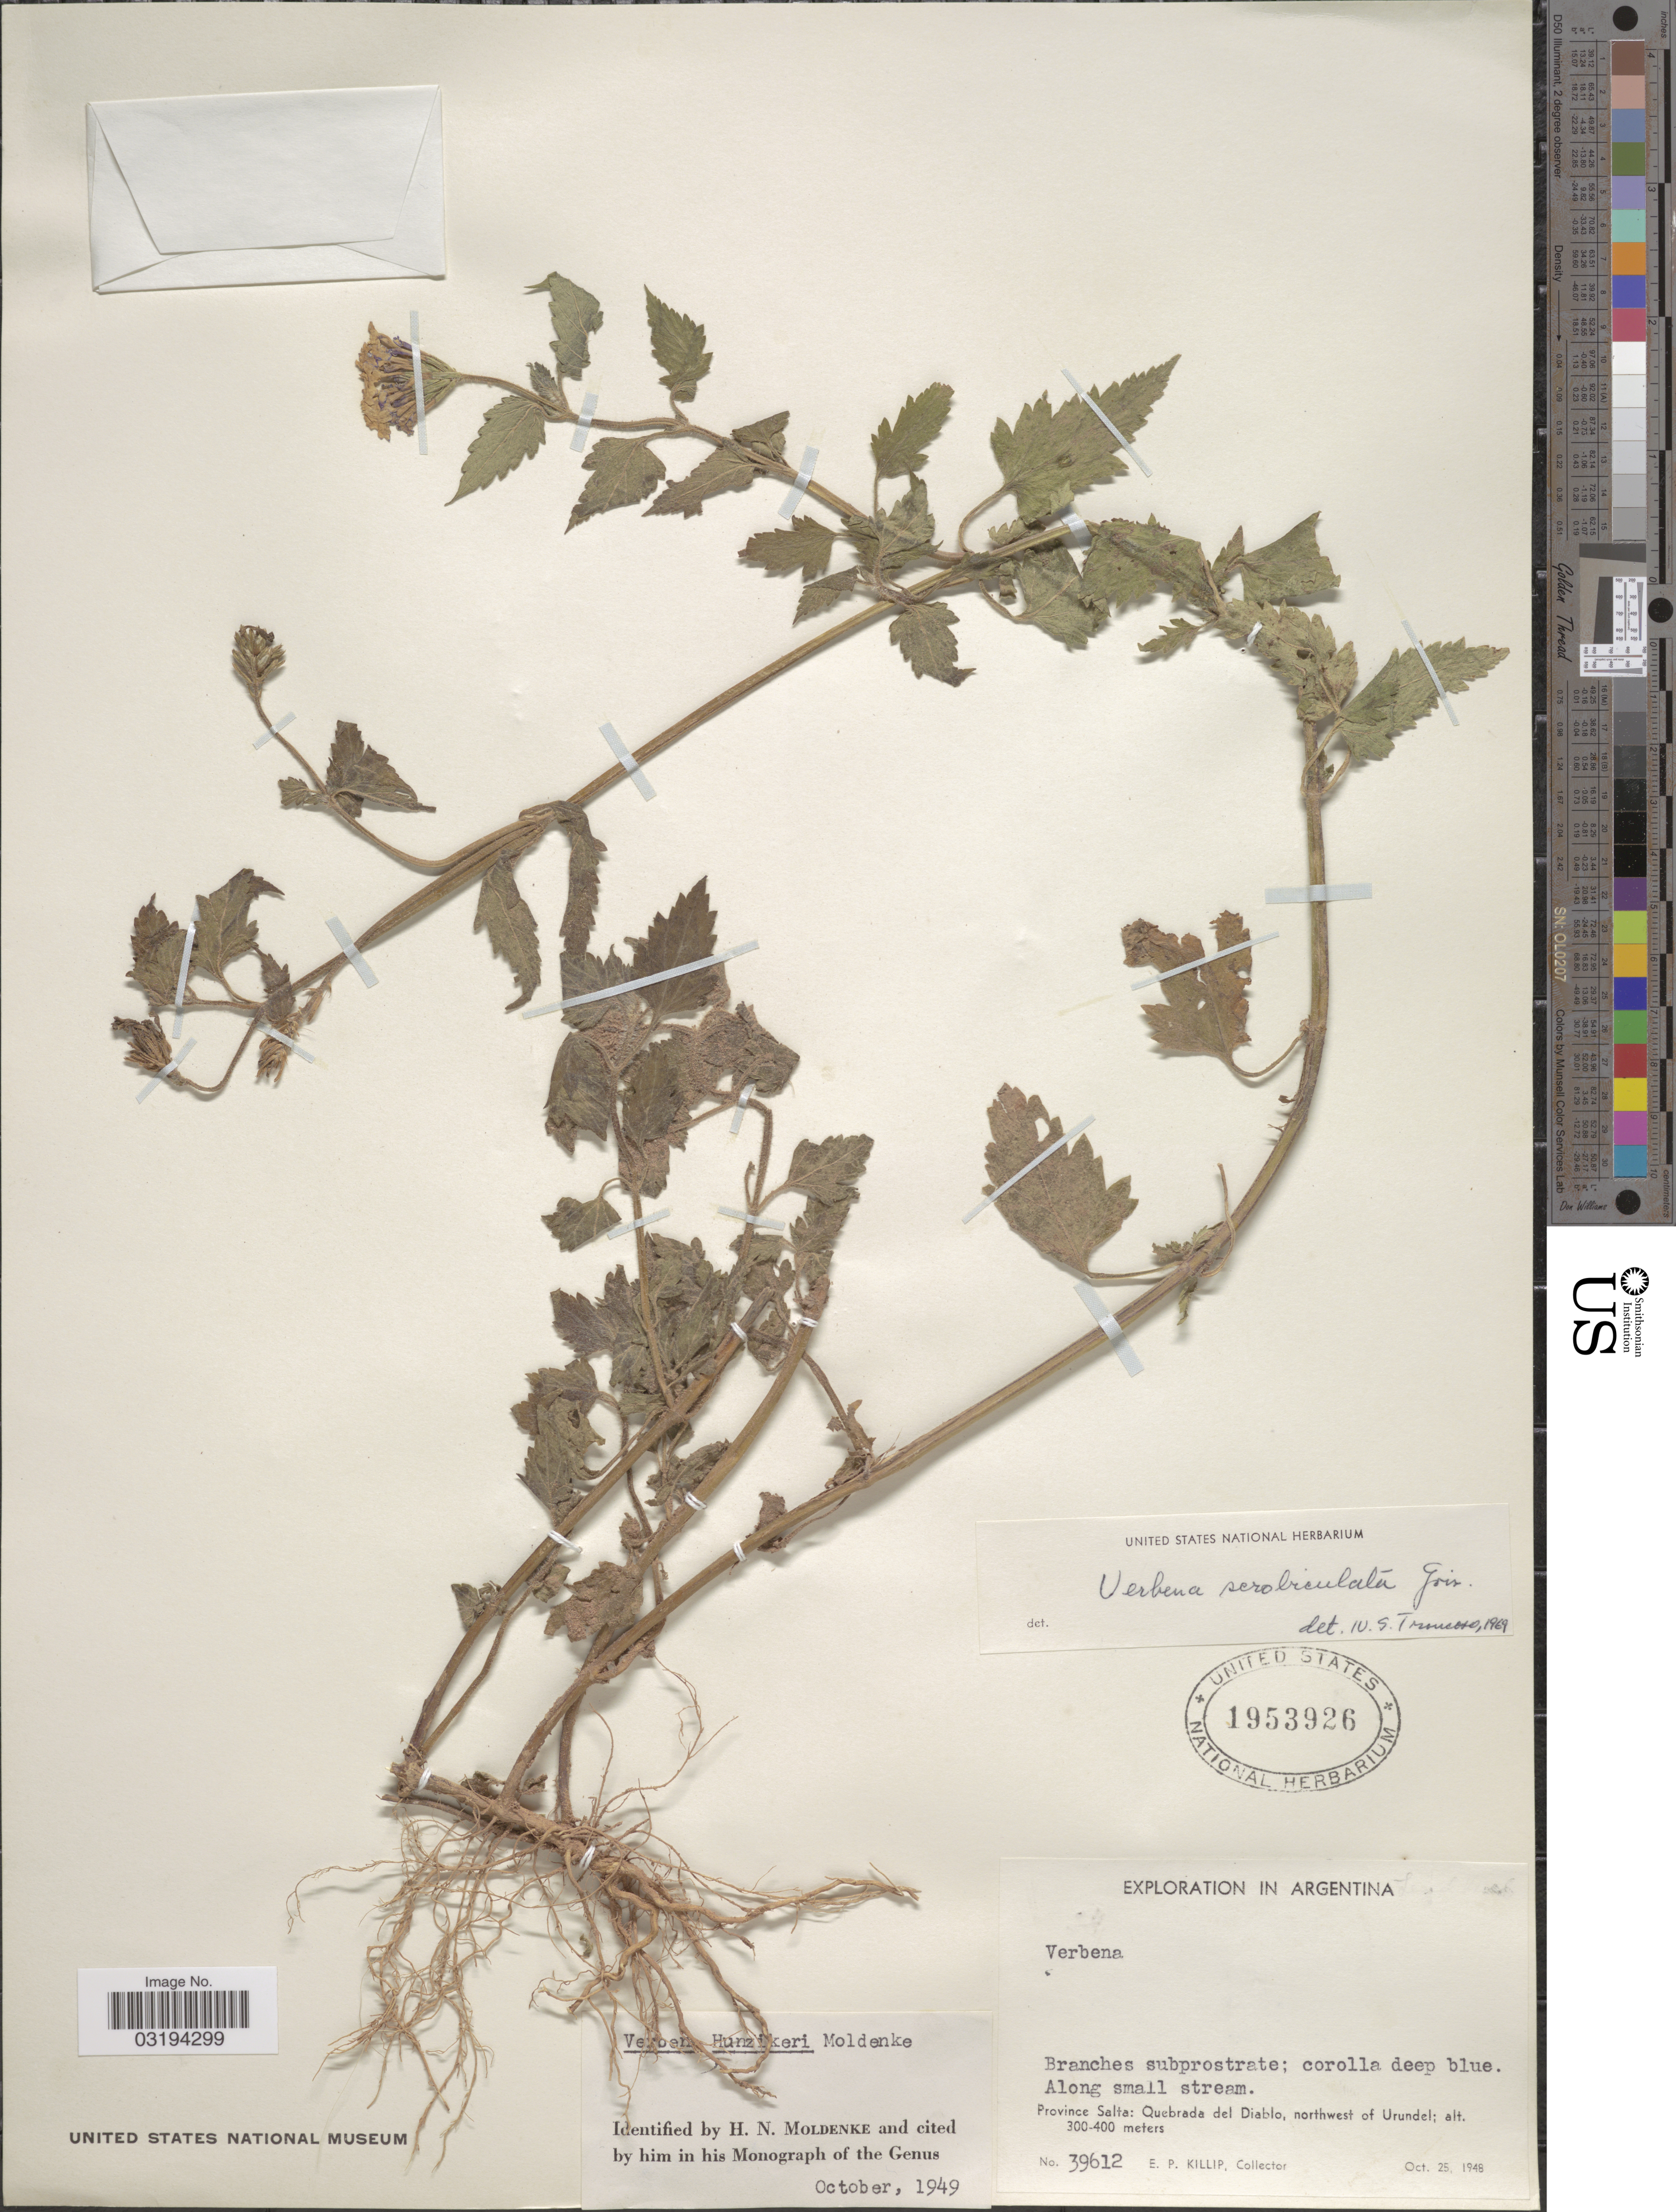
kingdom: Plantae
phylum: Tracheophyta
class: Magnoliopsida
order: Lamiales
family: Verbenaceae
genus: Verbena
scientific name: Verbena scrobiculata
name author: Griseb.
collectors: E. P. Killip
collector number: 39612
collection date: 1948-10-25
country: Argentina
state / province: Salta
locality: Quebrada del Diablo, northwest of Urundel.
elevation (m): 300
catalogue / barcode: US 1953926